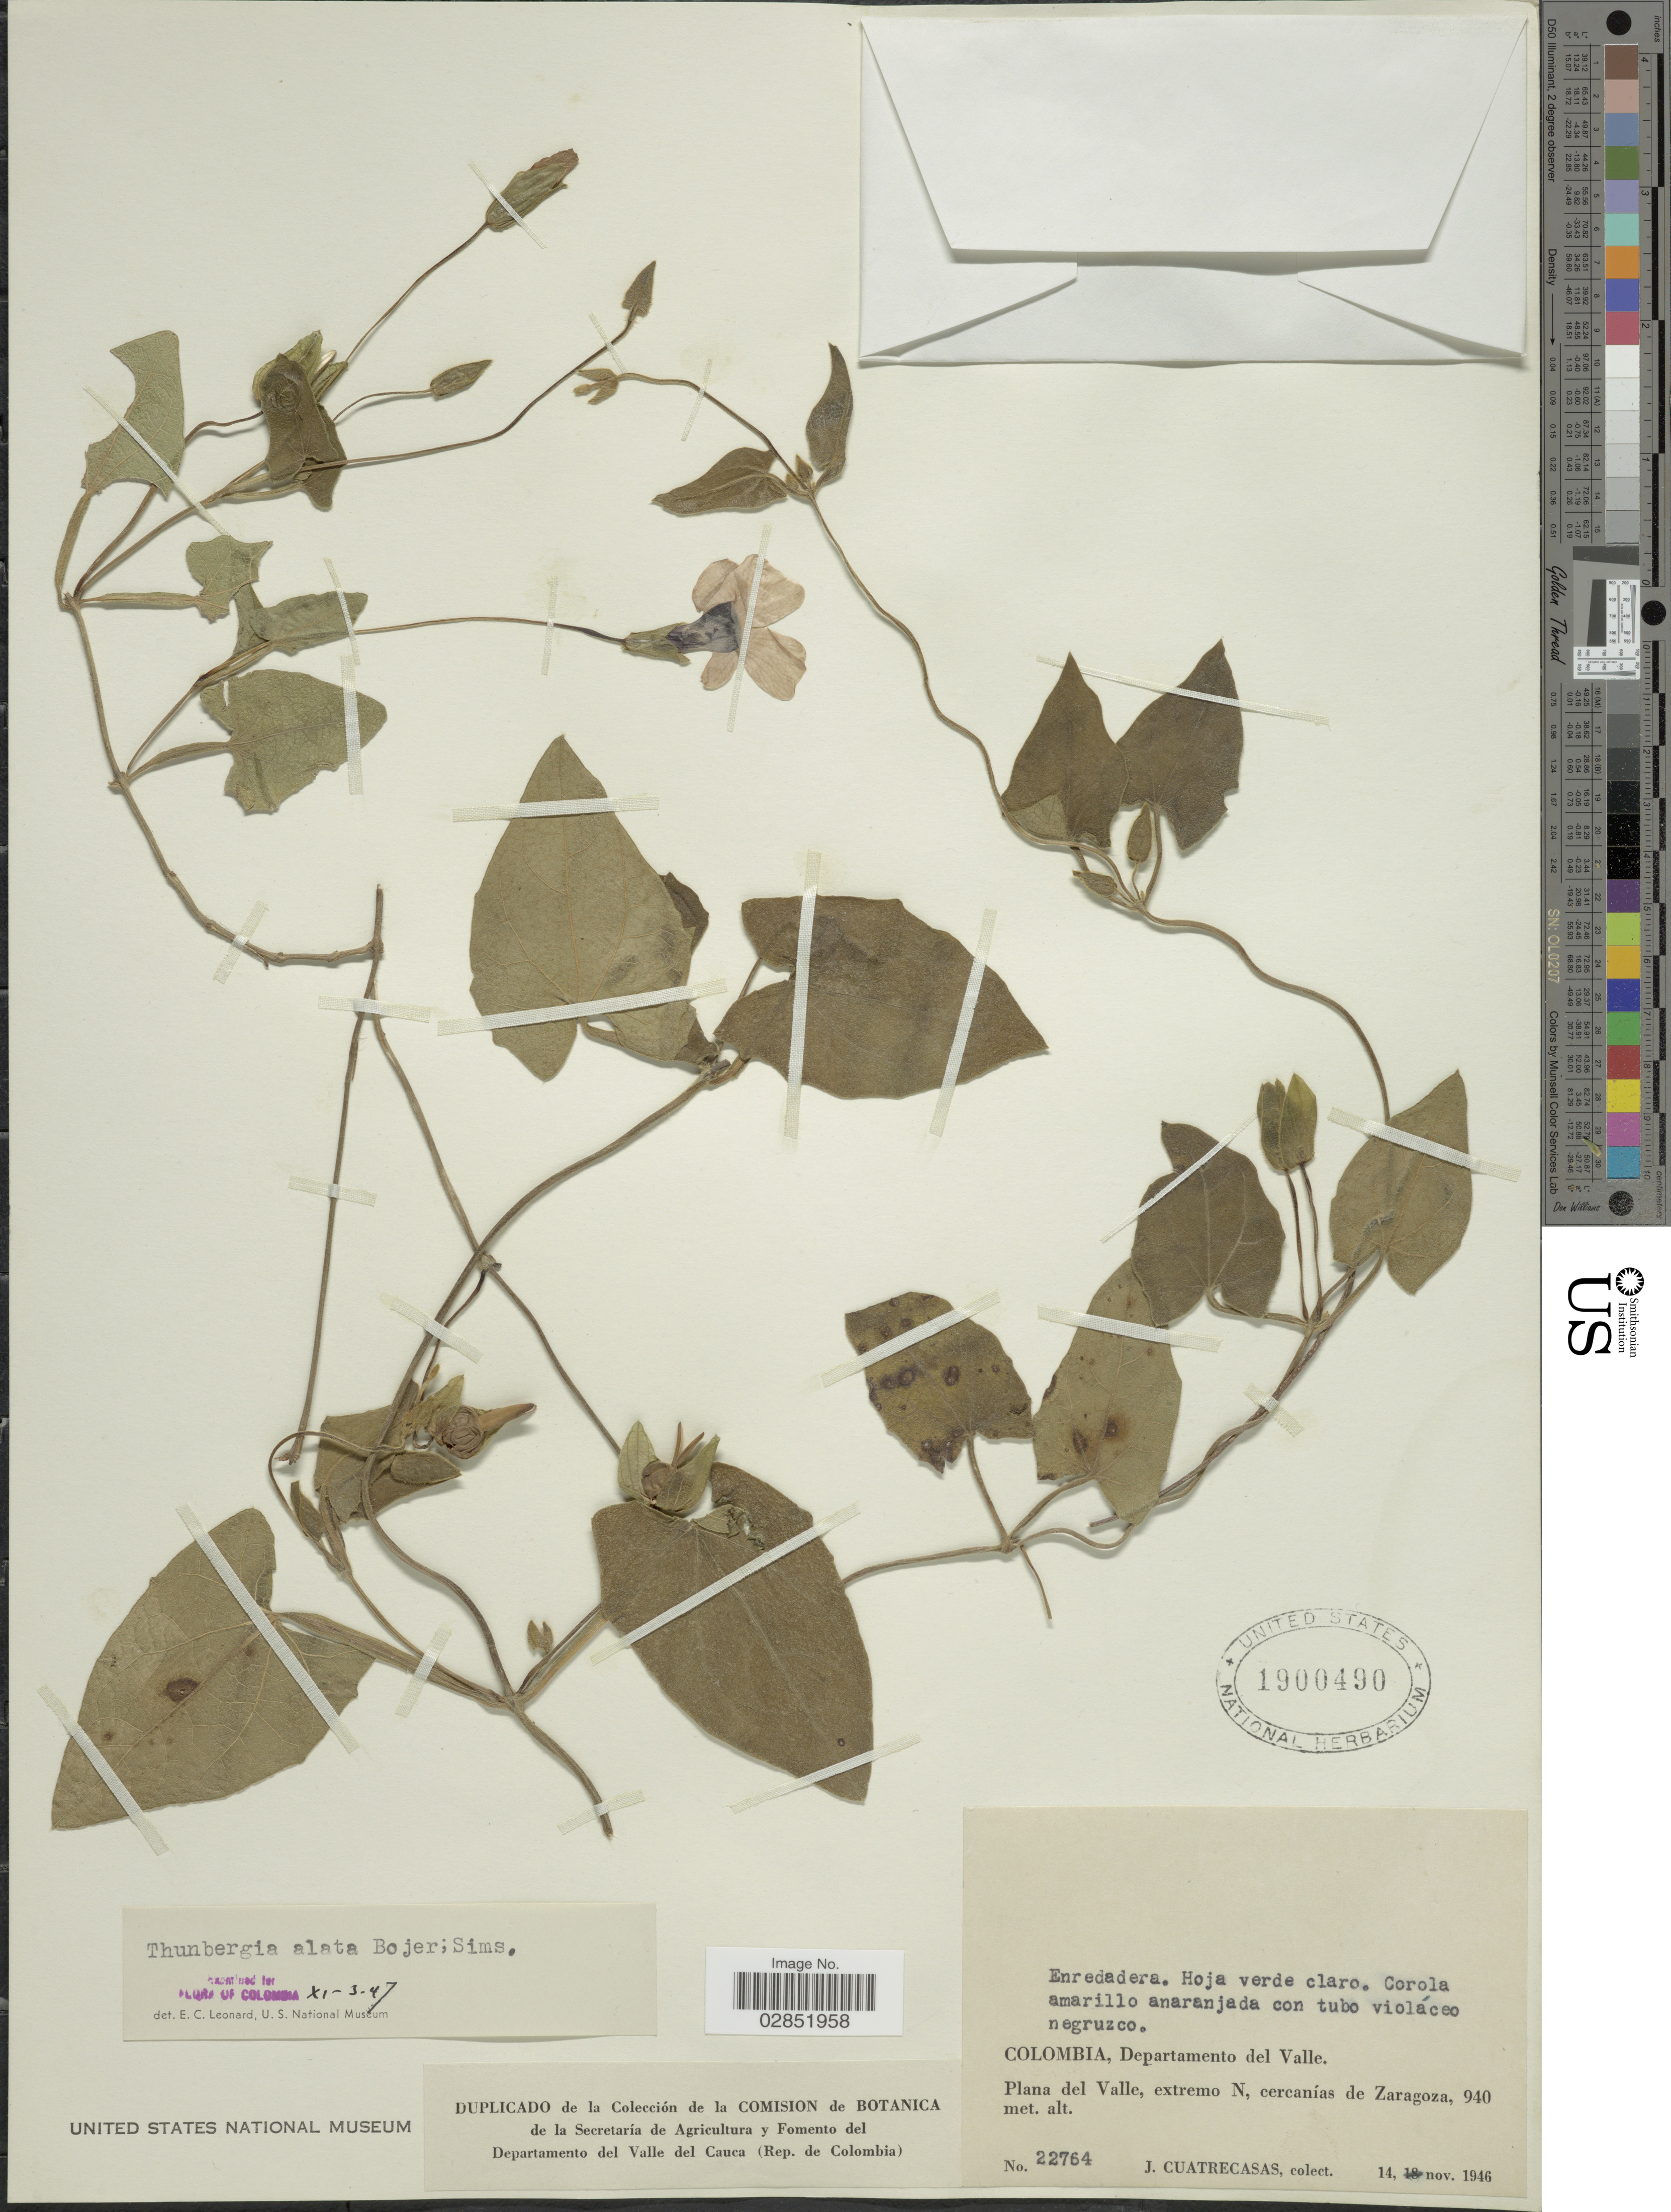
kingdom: Plantae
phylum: Tracheophyta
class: Magnoliopsida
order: Lamiales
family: Acanthaceae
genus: Thunbergia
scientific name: Thunbergia alata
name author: Bojer ex Sims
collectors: J. Cuatrecasas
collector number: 22764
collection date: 1946-11-14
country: Colombia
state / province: Valle del Cauca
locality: Departamento del Valle. Plana del Valle, extremo N, cercanías de Zaragoza.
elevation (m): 940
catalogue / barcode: US 1900490